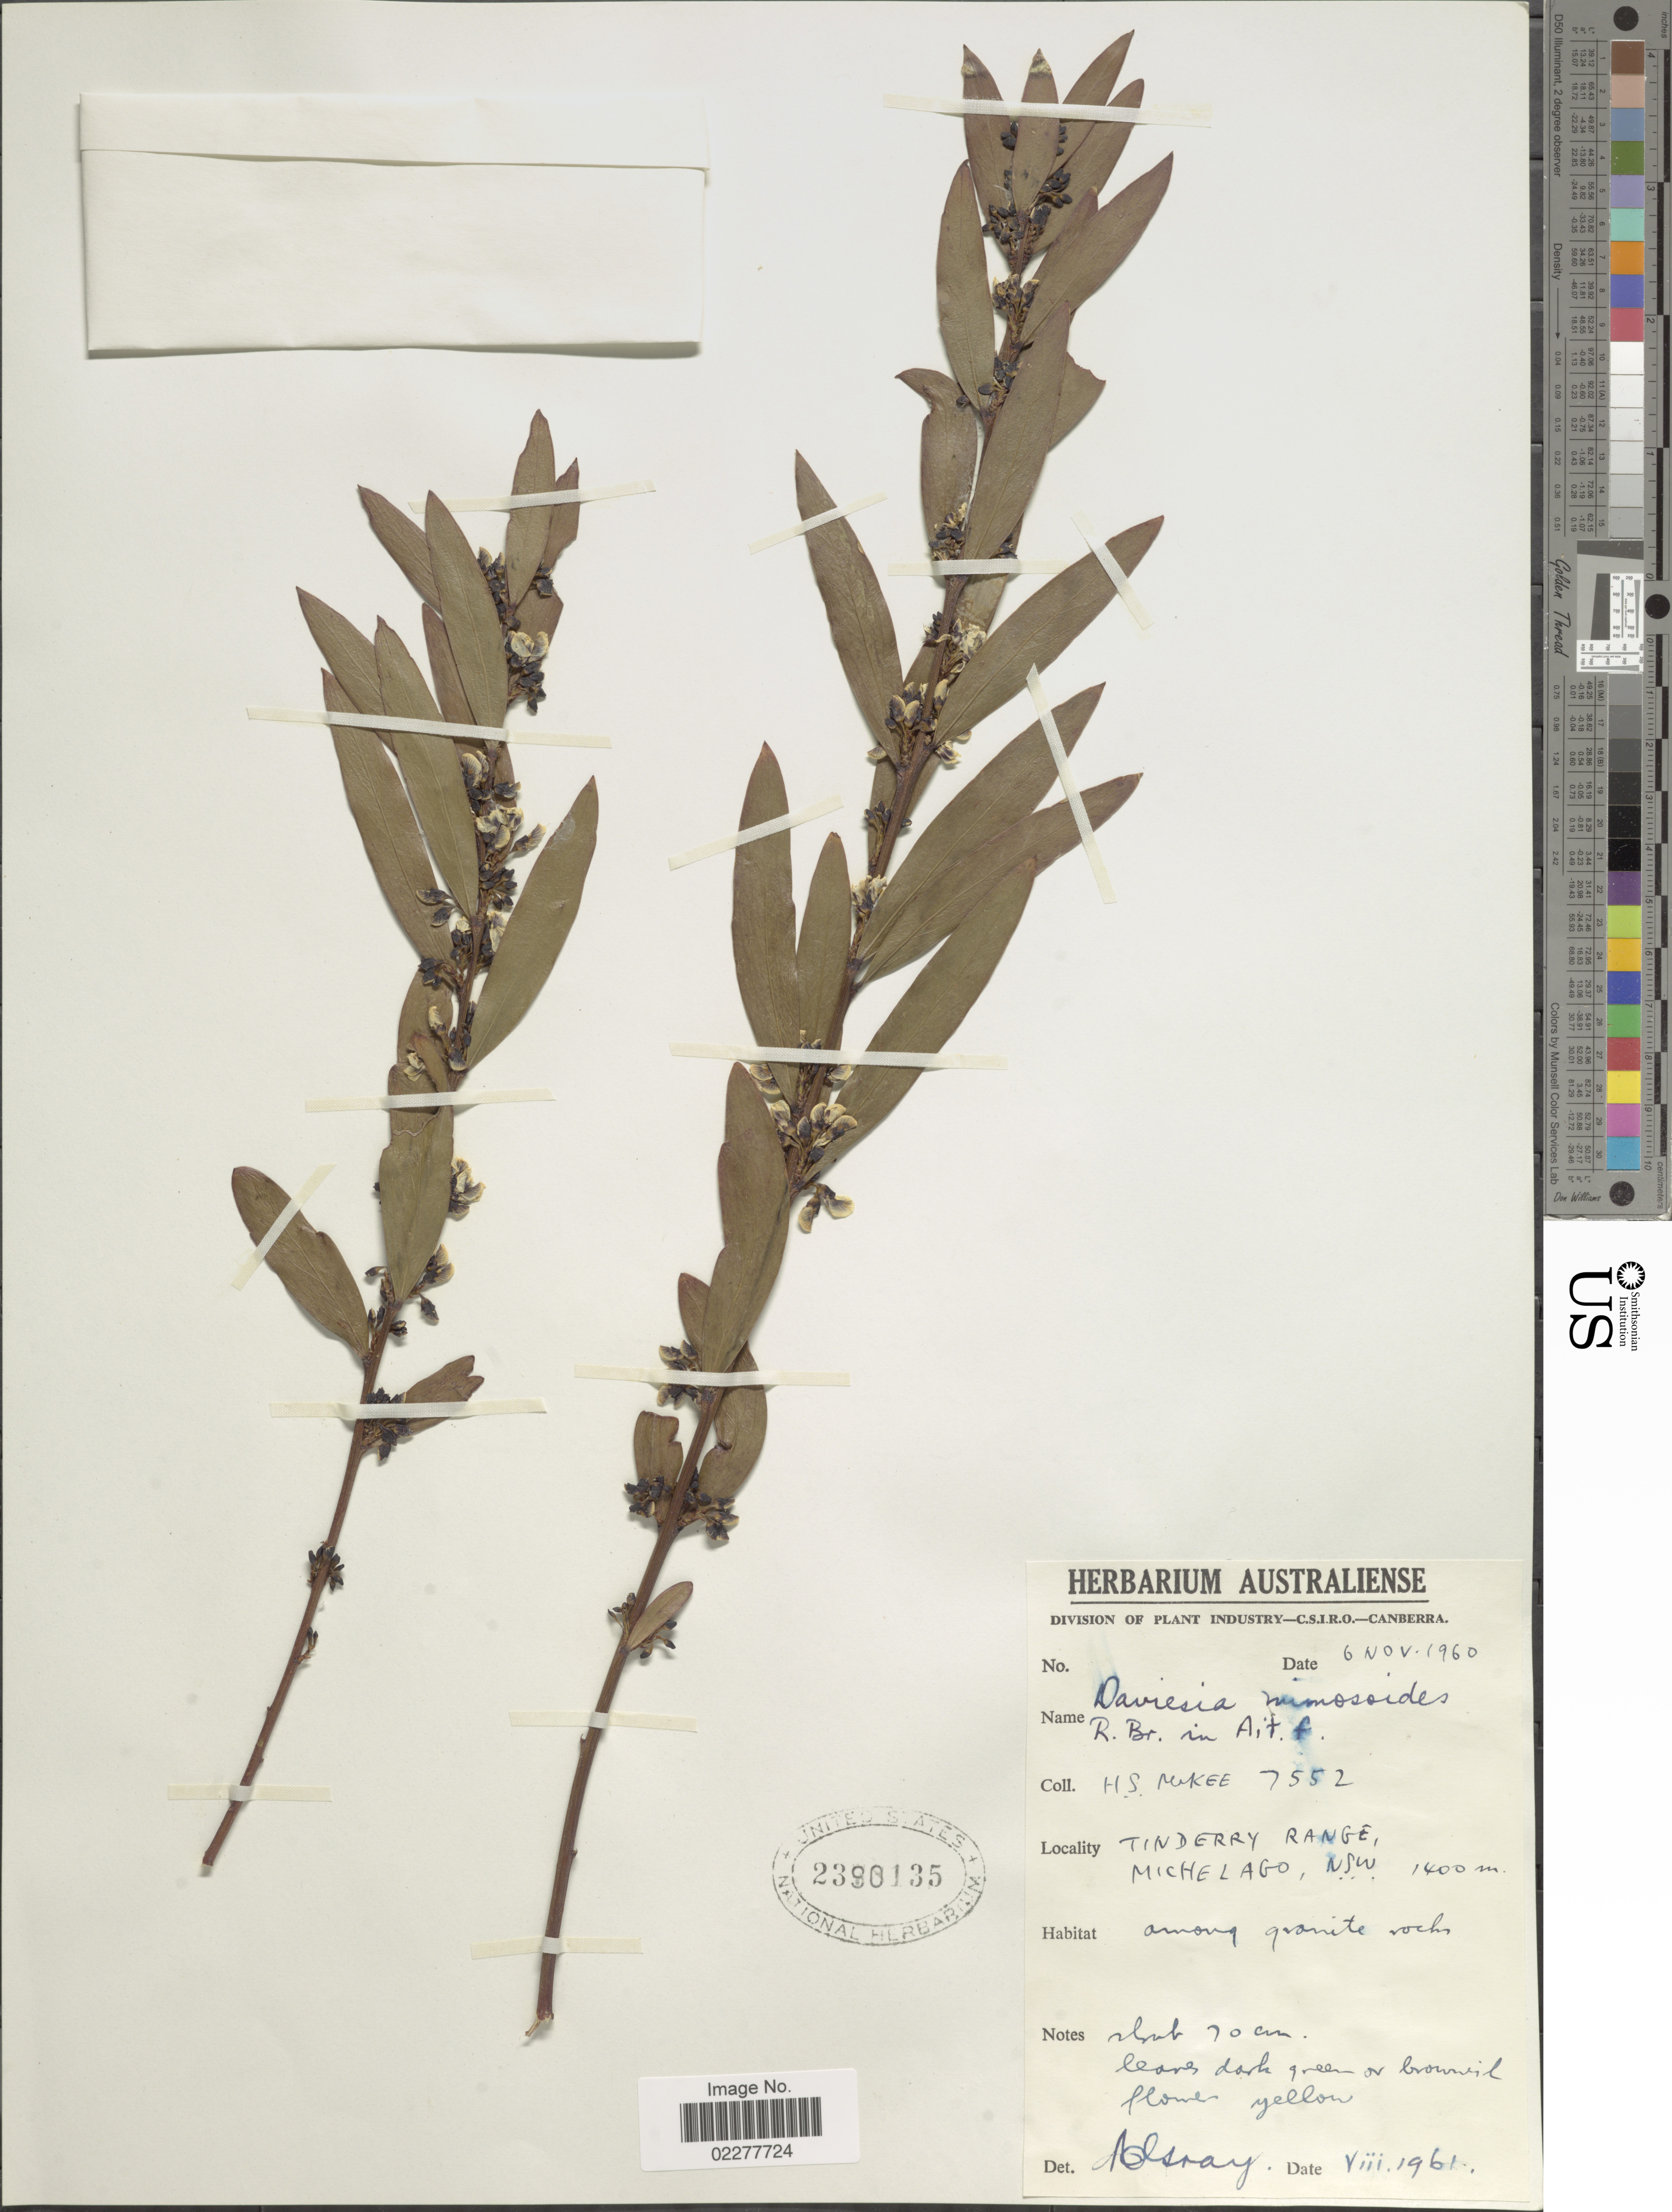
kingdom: Plantae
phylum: Tracheophyta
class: Magnoliopsida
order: Fabales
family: Fabaceae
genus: Daviesia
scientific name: Daviesia mimosoides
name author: R. Br.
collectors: Mukee, H.S.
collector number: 7552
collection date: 1960-11-06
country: Australia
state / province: New South Wales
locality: Tinderry Range, Michelago, N.S.W.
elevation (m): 1400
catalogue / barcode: US 2390135